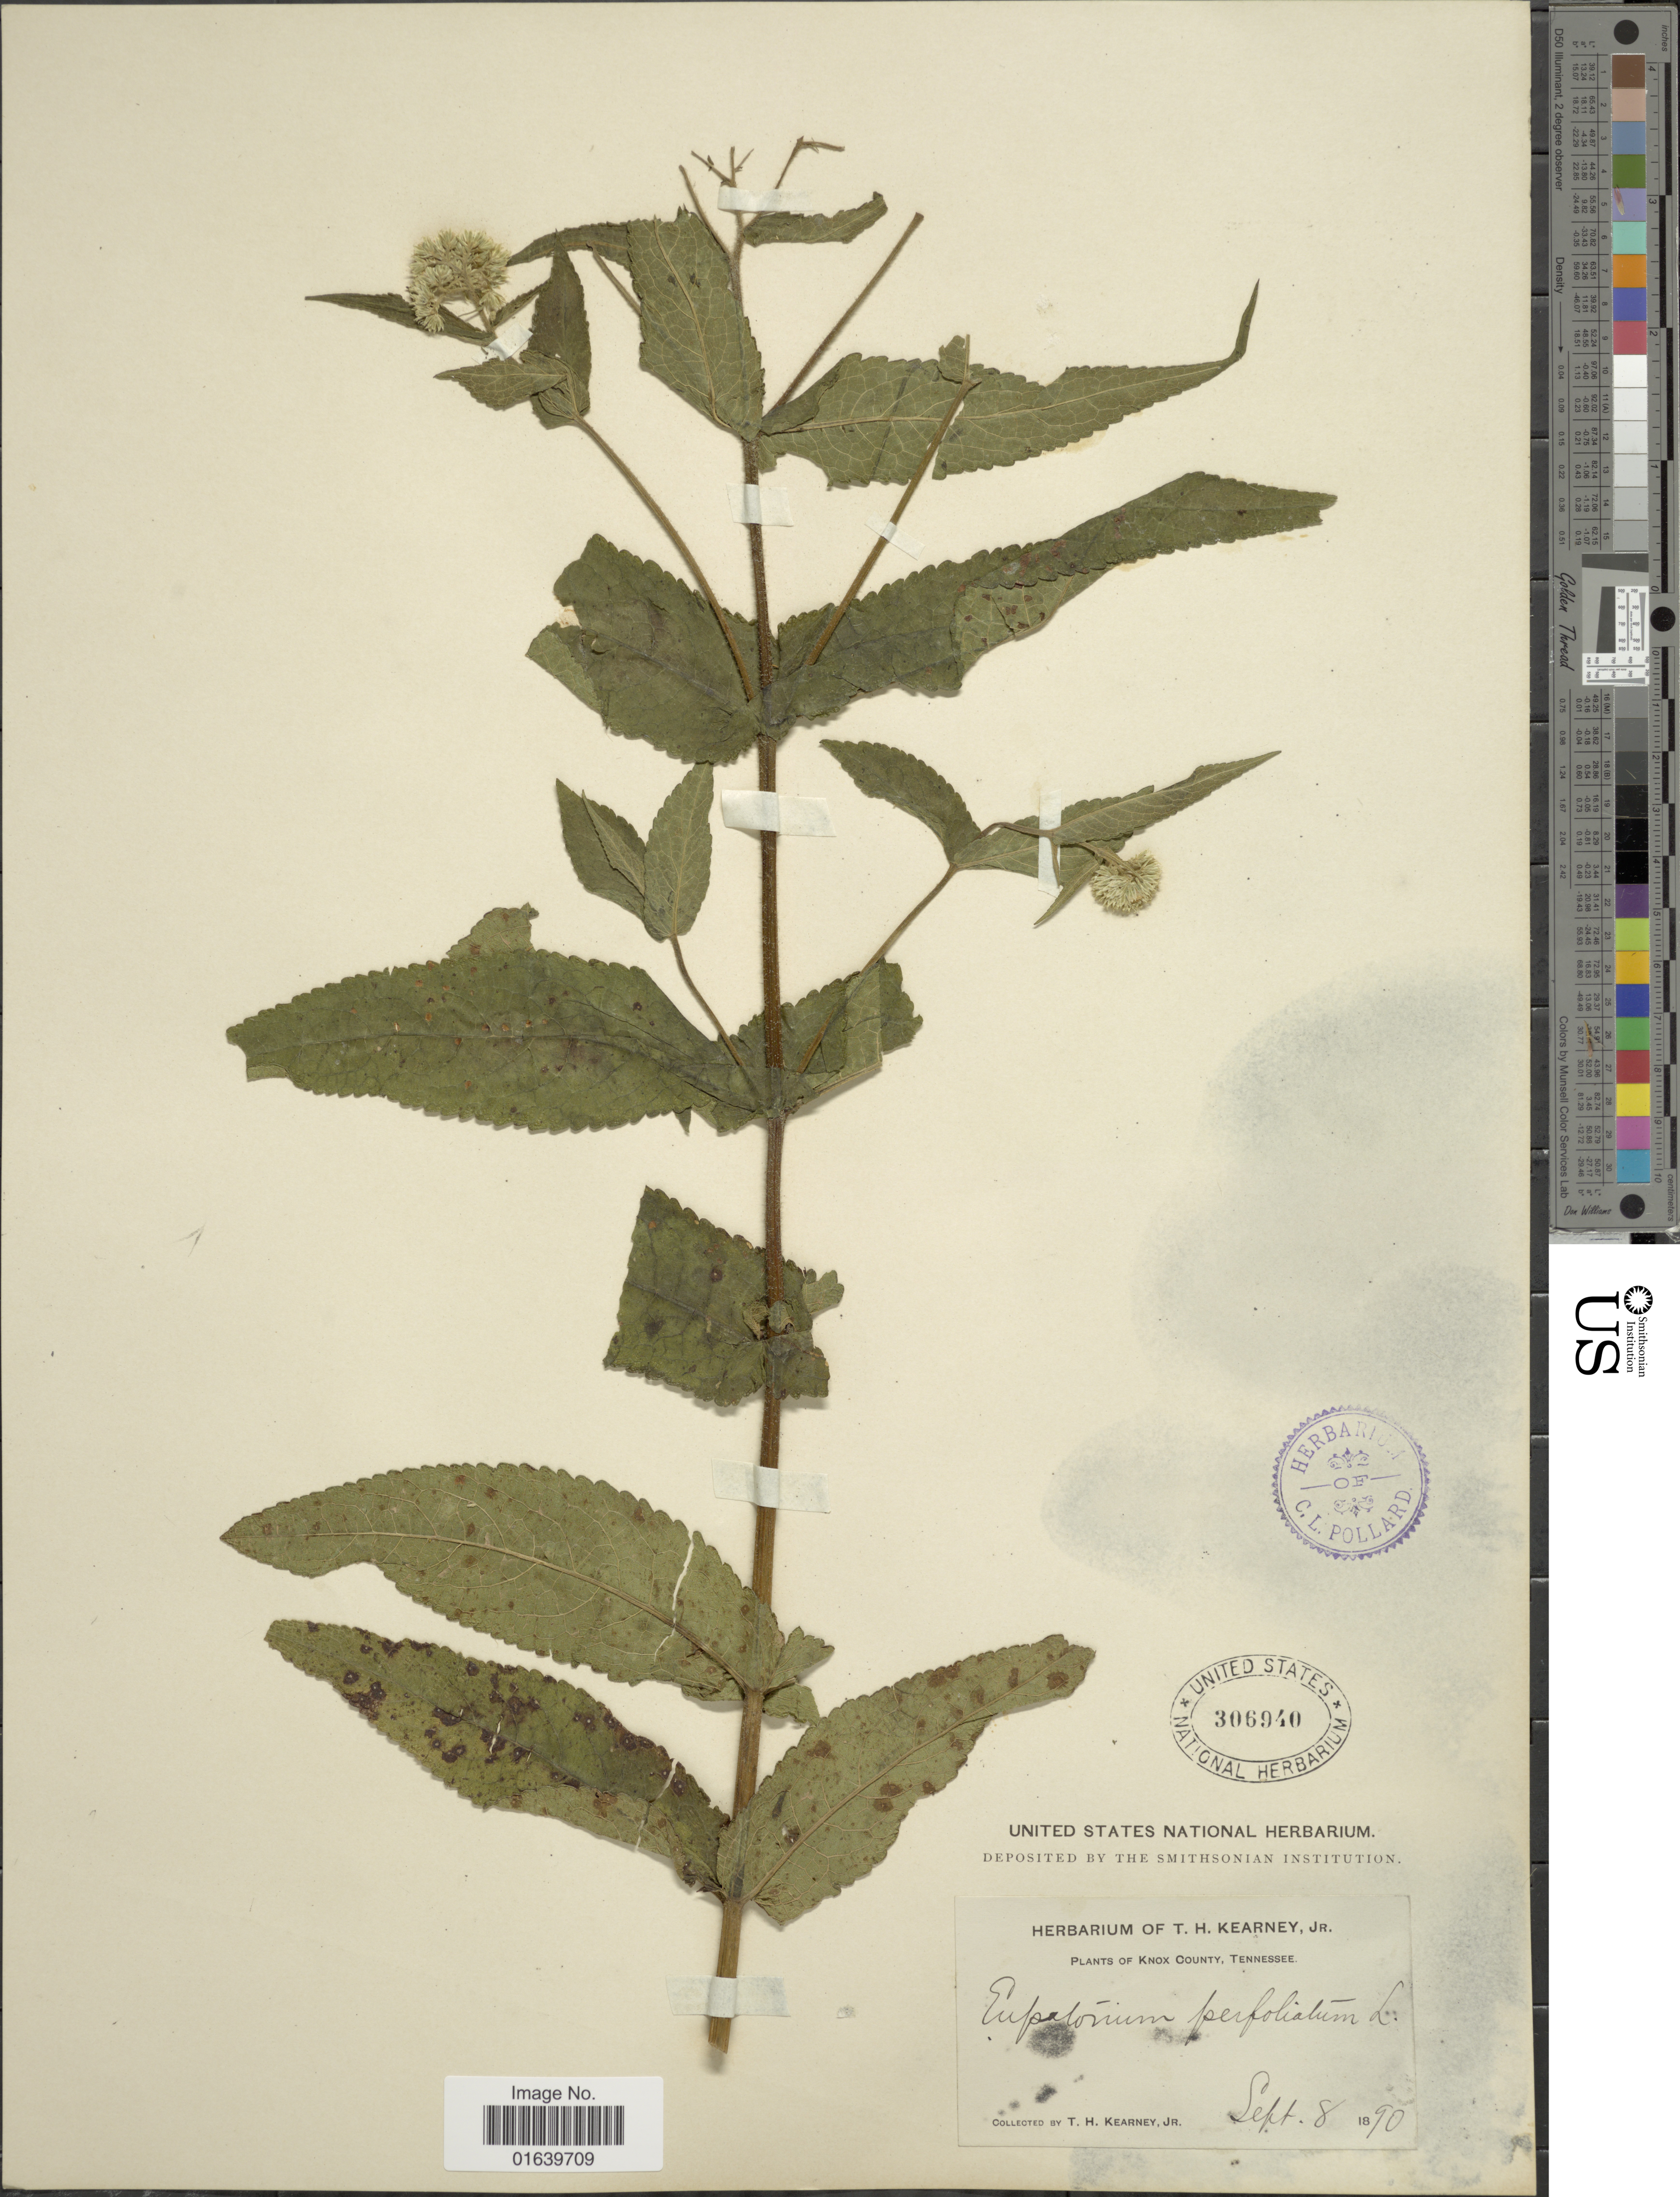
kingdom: Plantae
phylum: Tracheophyta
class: Magnoliopsida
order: Asterales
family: Asteraceae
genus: Eupatorium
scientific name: Eupatorium perfoliatum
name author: L.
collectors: T. H. Kearney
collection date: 1890-09-08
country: United States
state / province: Tennessee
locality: Knox County.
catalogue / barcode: US 306940